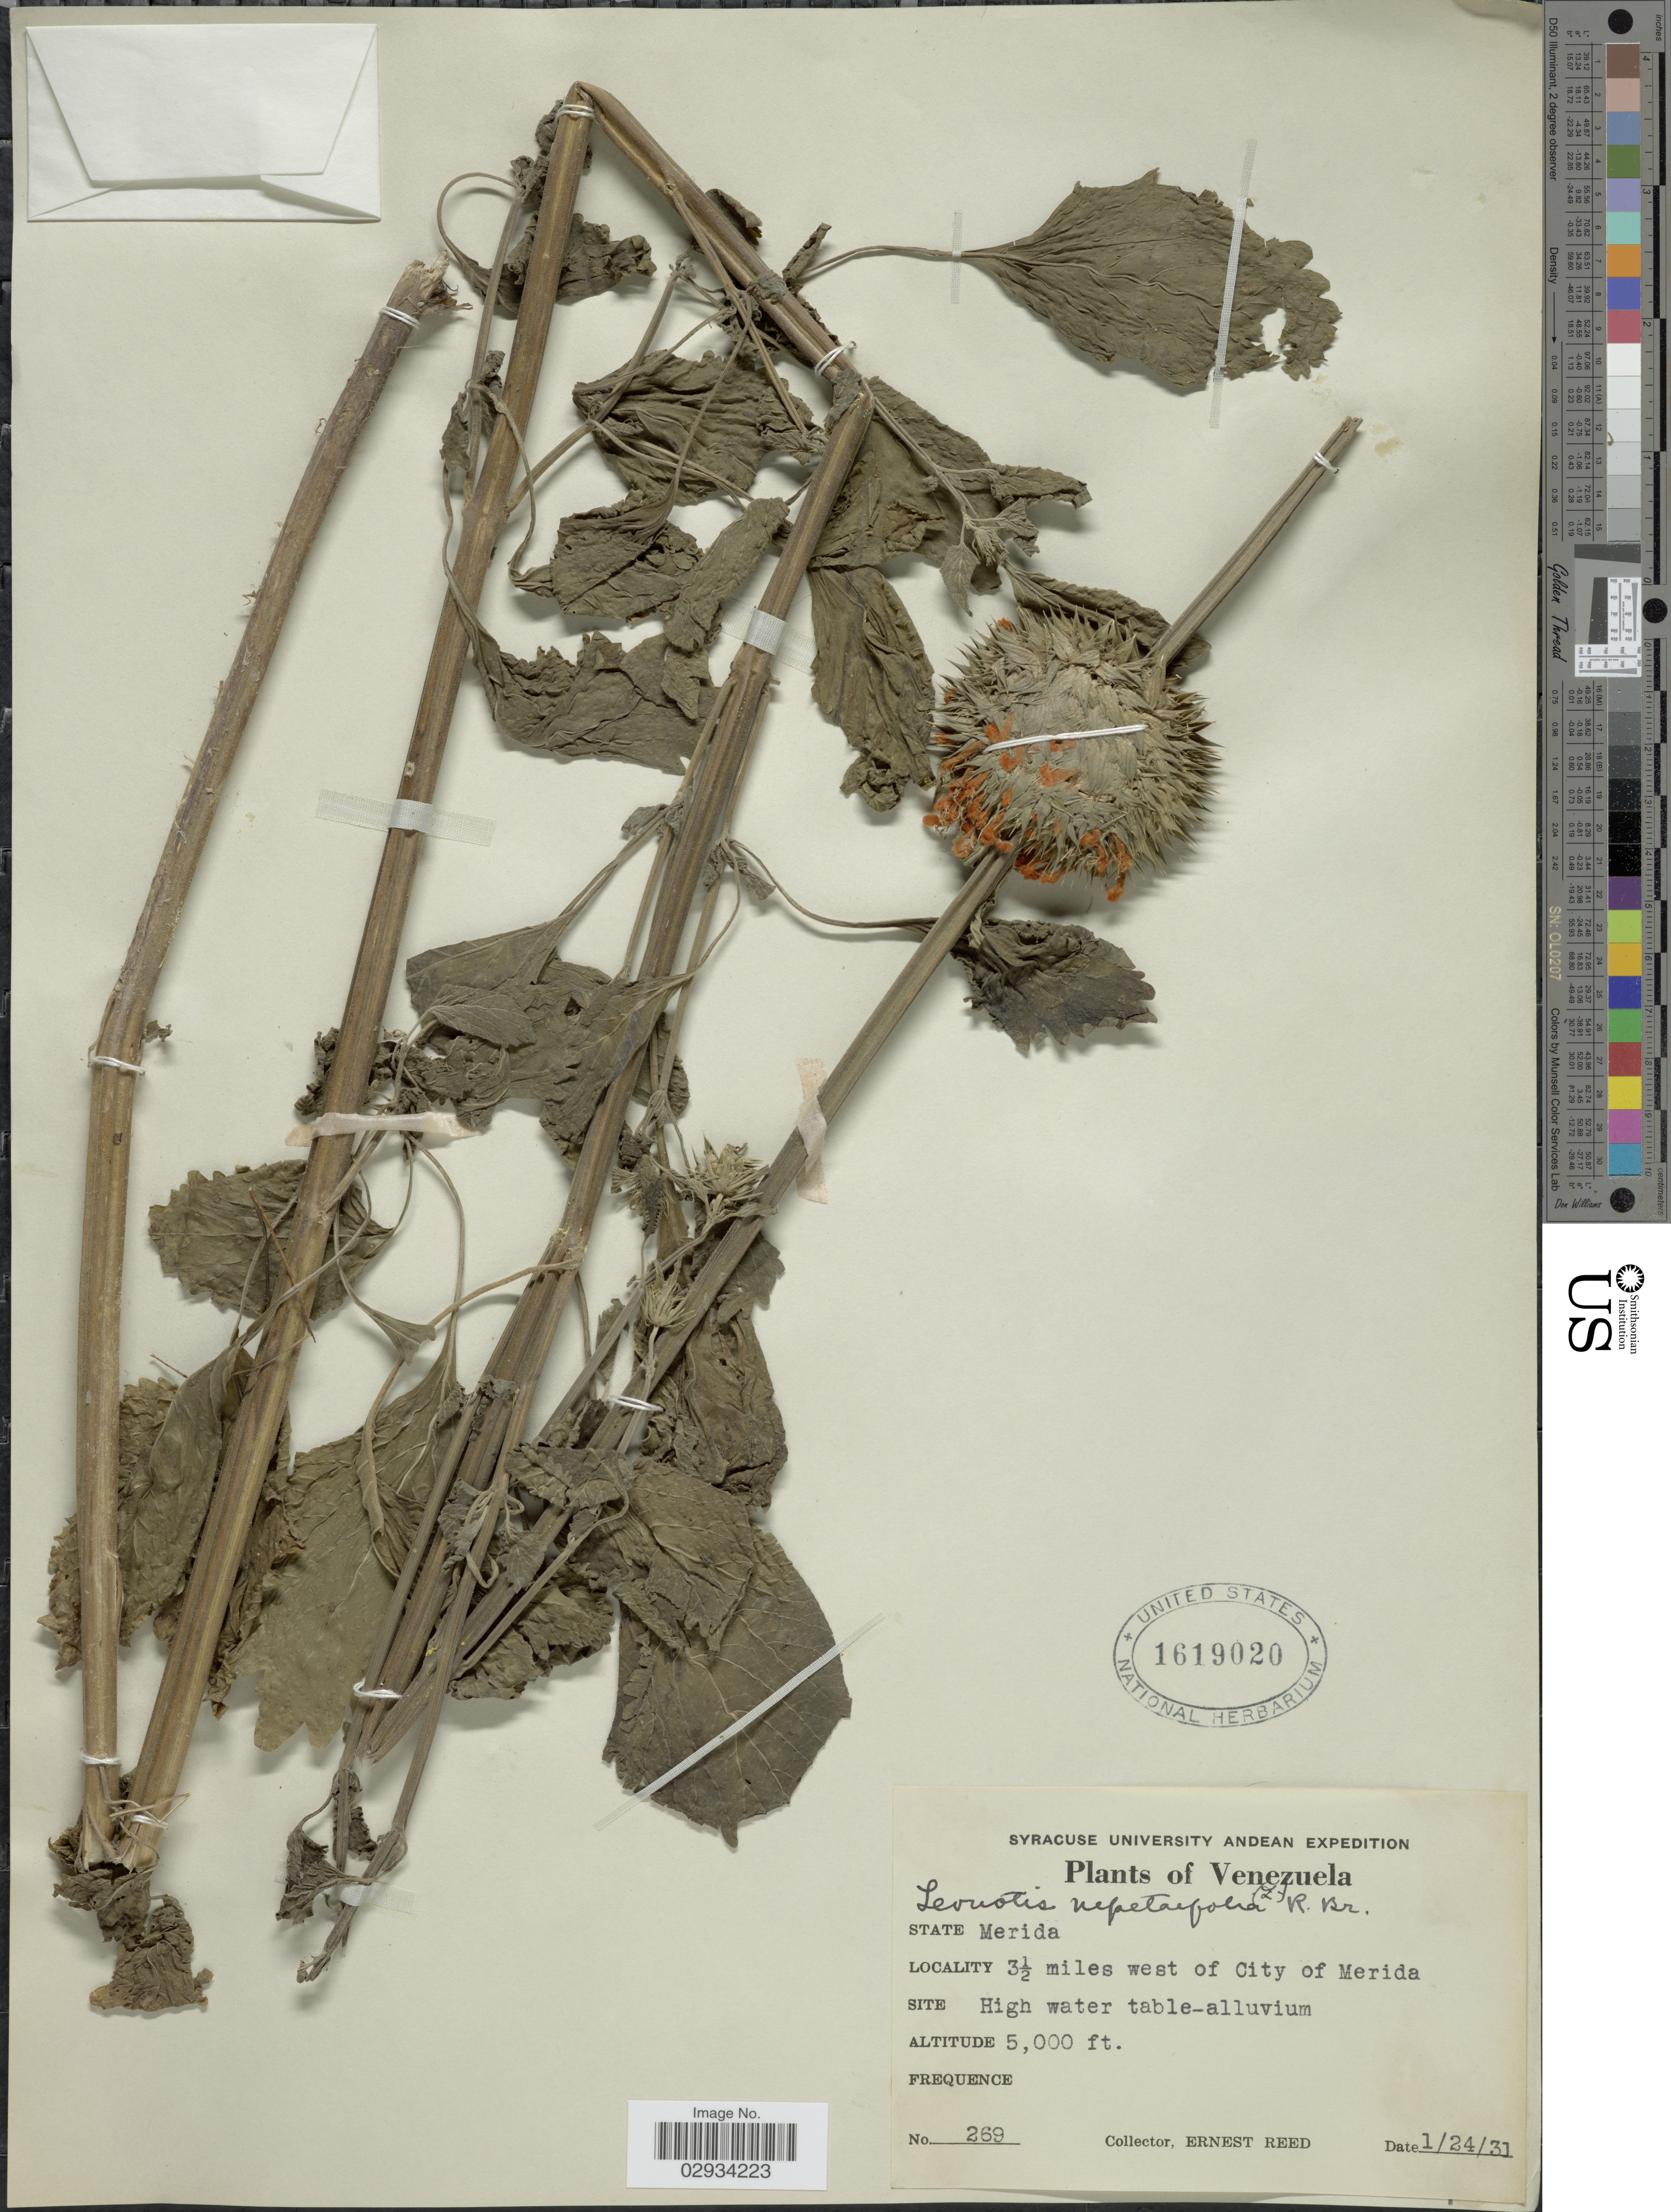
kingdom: Plantae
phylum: Tracheophyta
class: Magnoliopsida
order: Lamiales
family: Lamiaceae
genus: Leonotis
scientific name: Leonotis nepetifolia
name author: (L.) R. Br.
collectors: E. Reed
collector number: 269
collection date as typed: Transcribed d/m/y: 24/1/31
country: Venezuela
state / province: Mérida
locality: State Merida. 3½ miles west of City of Merida.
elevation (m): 1524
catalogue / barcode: US 1619020